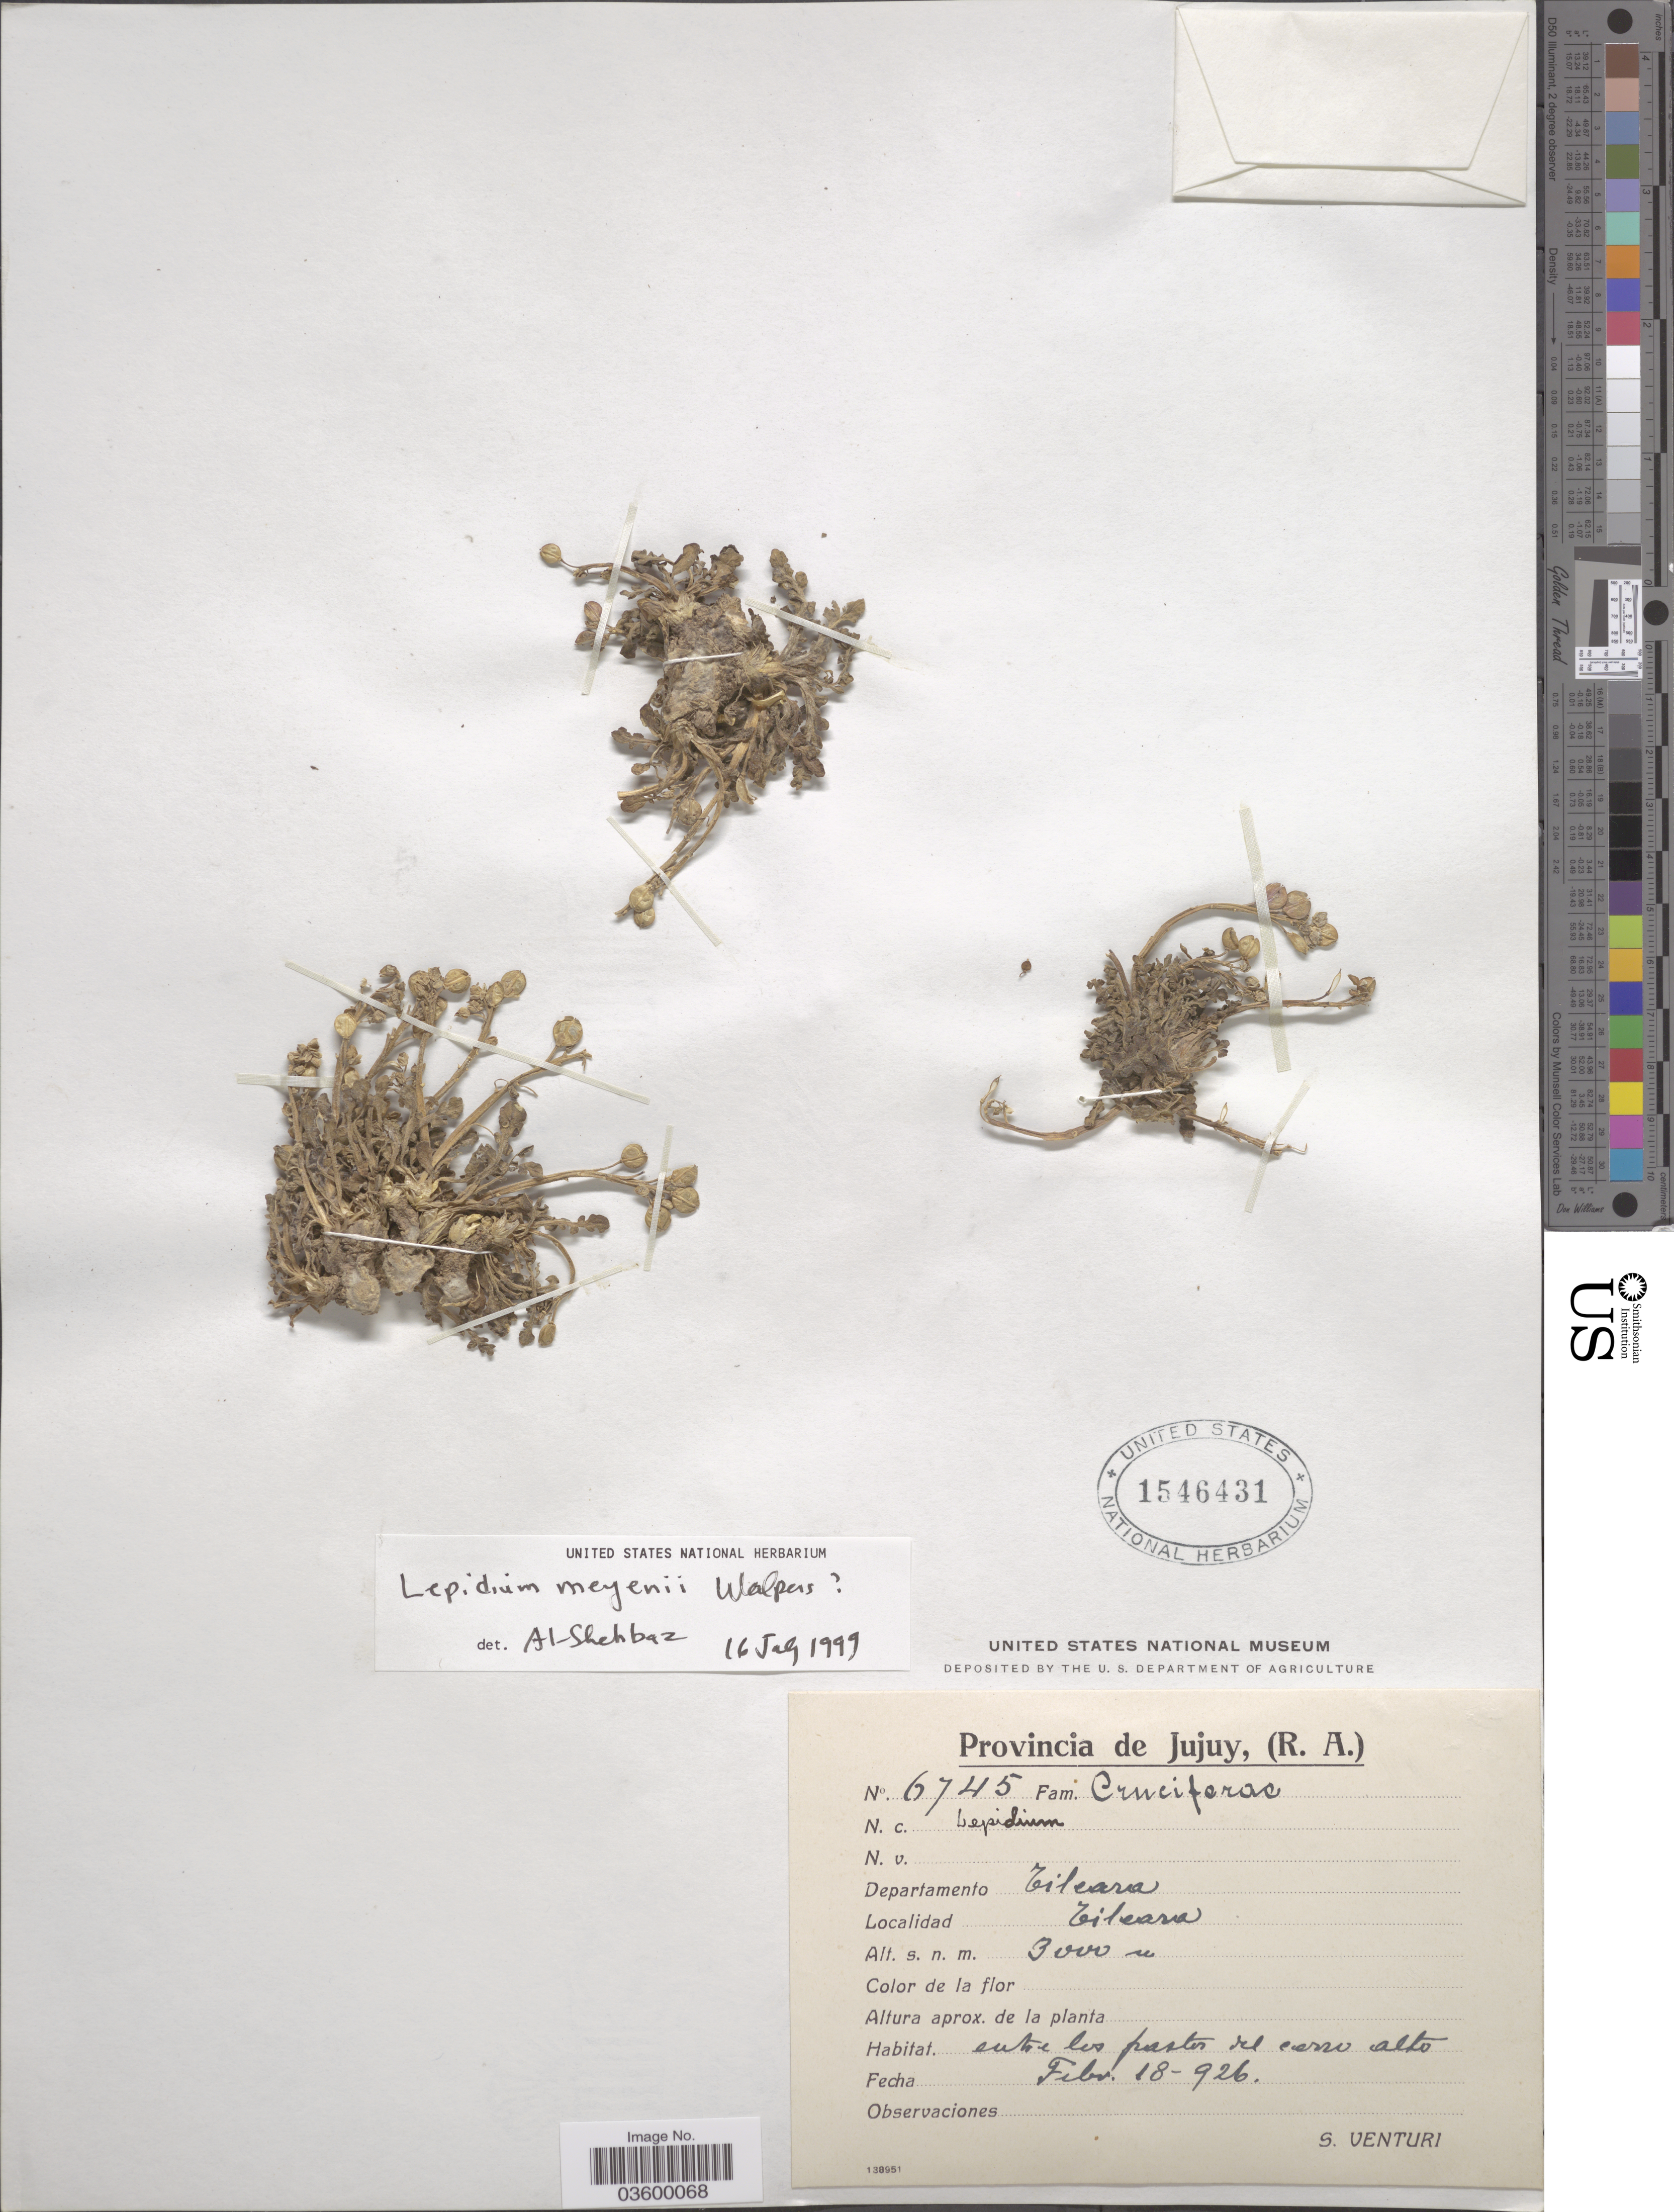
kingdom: Plantae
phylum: Tracheophyta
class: Magnoliopsida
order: Brassicales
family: Brassicaceae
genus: Lepidium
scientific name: Lepidium meyenii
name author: Walp.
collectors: S. Venturi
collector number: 6745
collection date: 1926-02-18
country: Argentina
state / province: Jujuy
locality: Departamento Tilcara. Tilcara.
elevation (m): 3000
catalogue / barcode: US 1546431